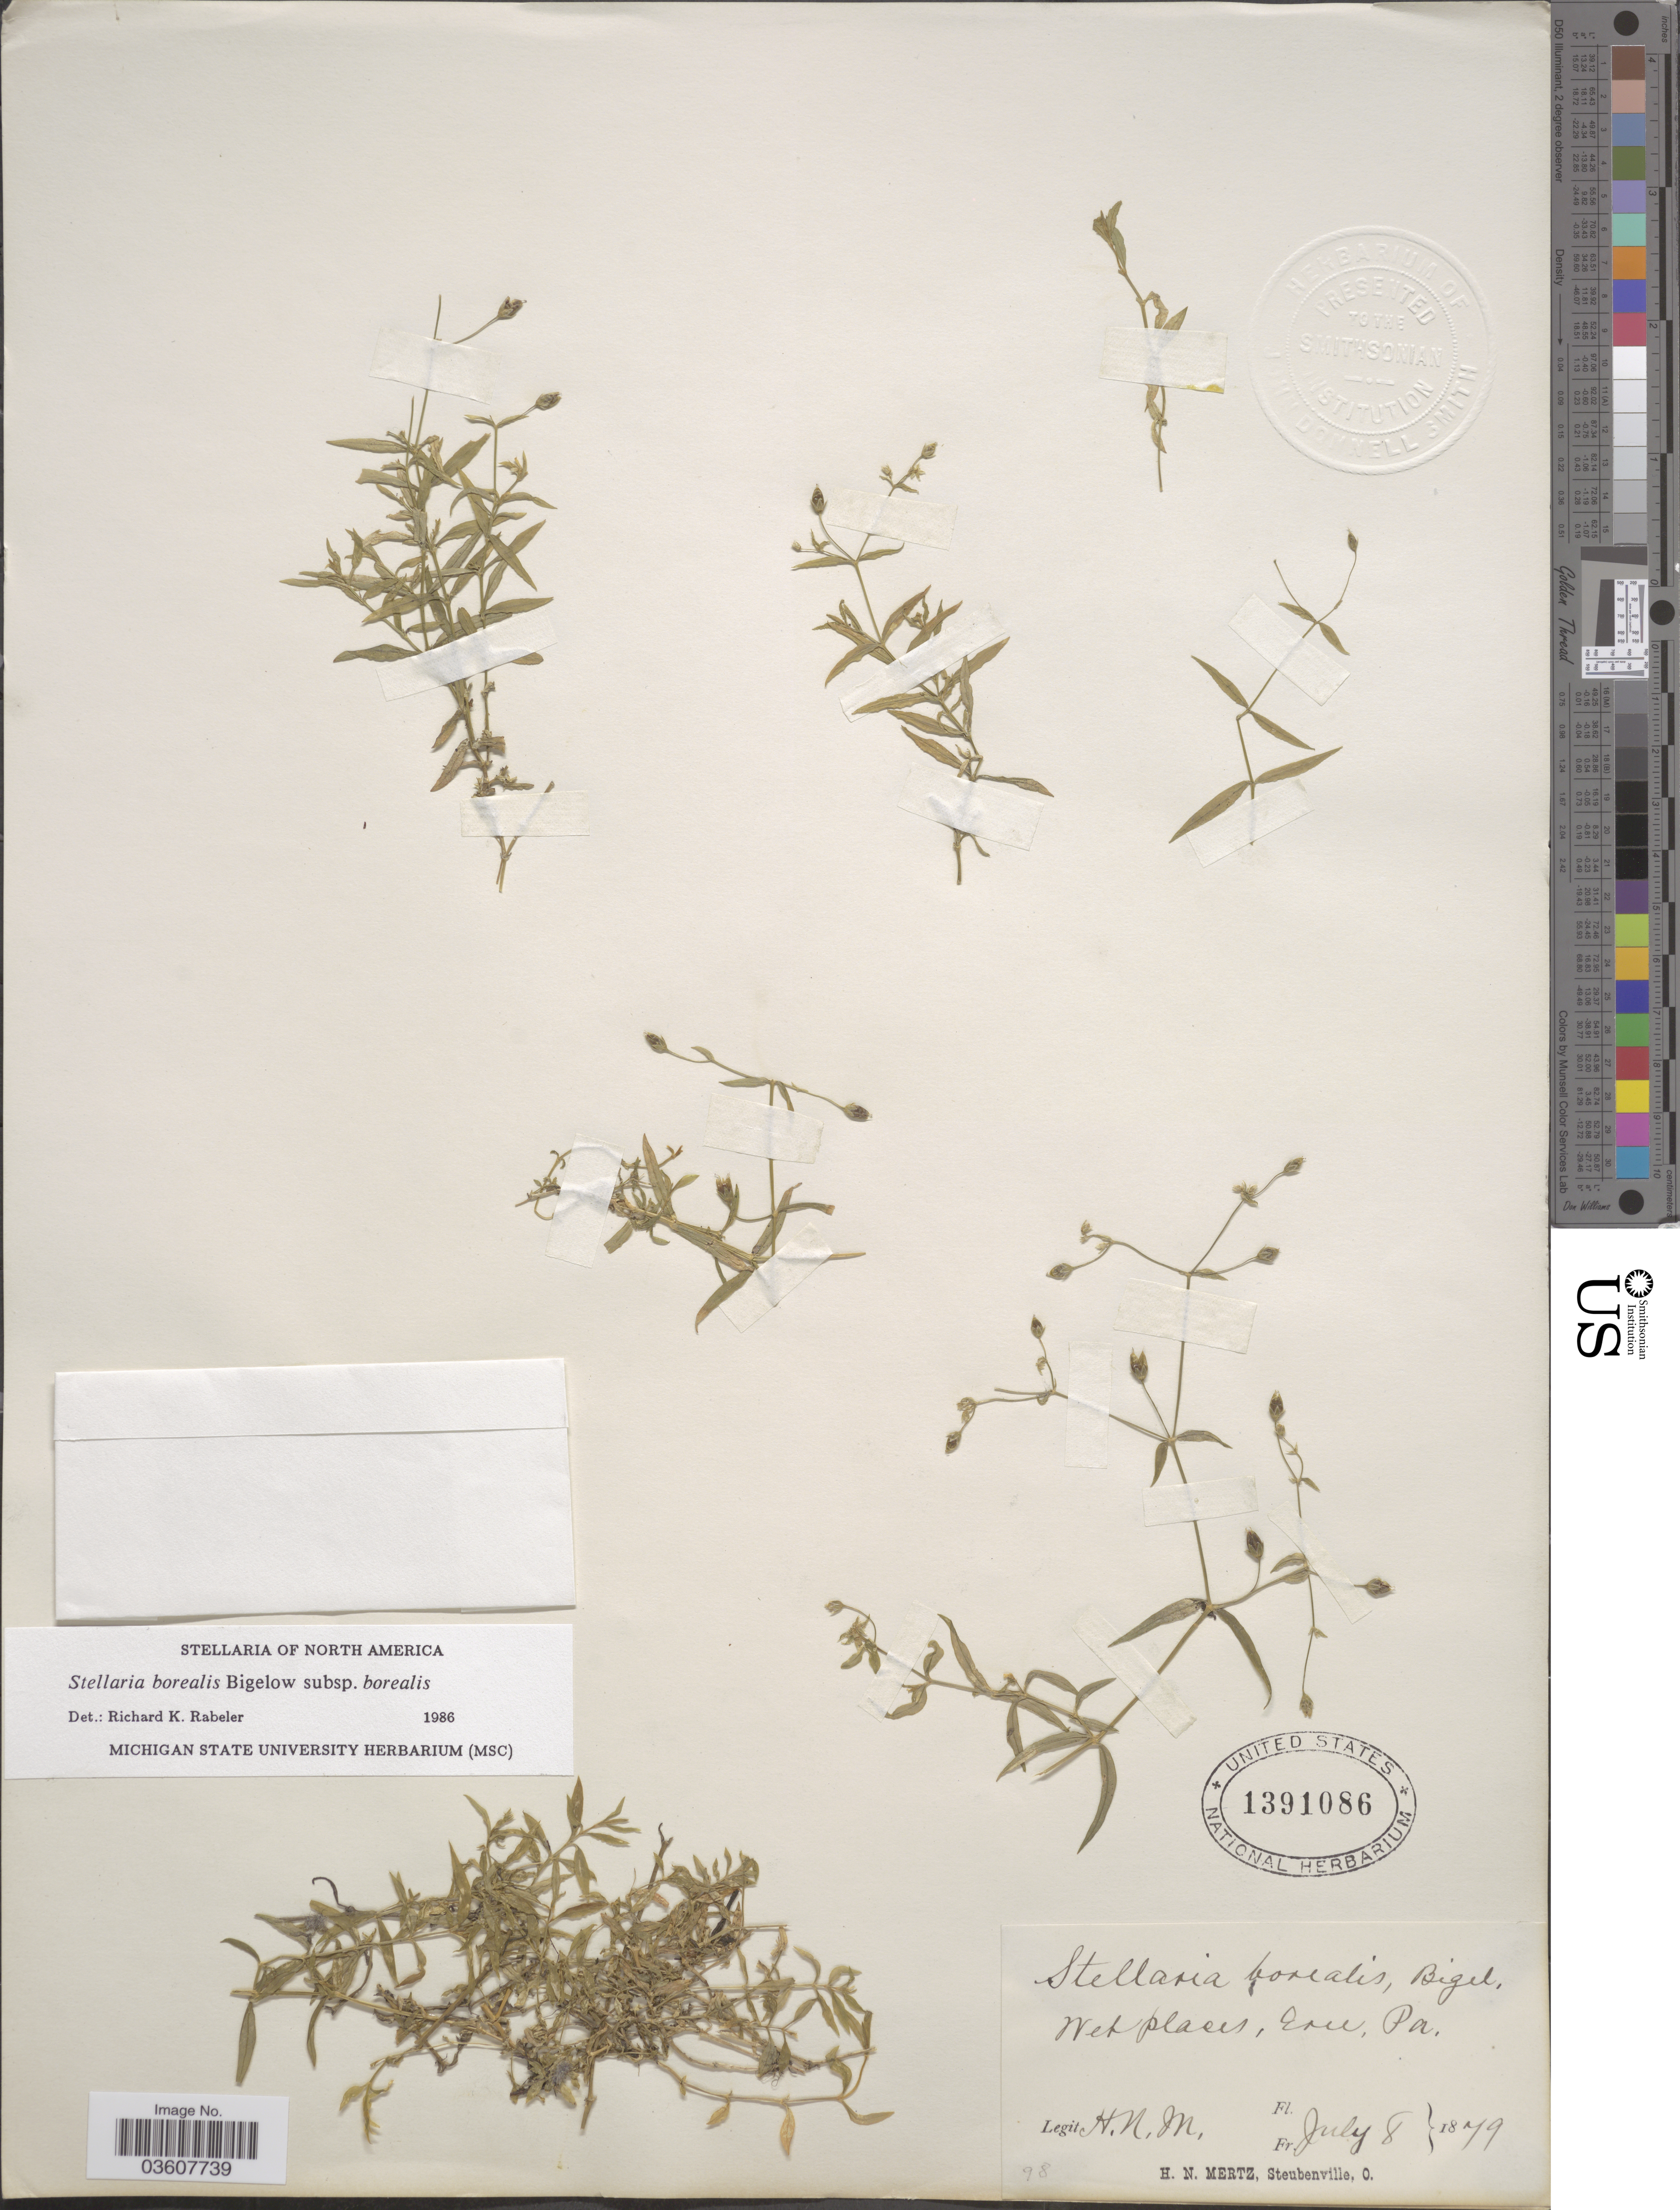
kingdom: Plantae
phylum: Tracheophyta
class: Magnoliopsida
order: Caryophyllales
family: Caryophyllaceae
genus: Stellaria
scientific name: Stellaria borealis subsp. borealis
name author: Bigelow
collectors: H. Mertz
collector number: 98?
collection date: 1879-07-08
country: United States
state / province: Pennsylvania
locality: Wet places, Erie.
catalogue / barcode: US 1391086